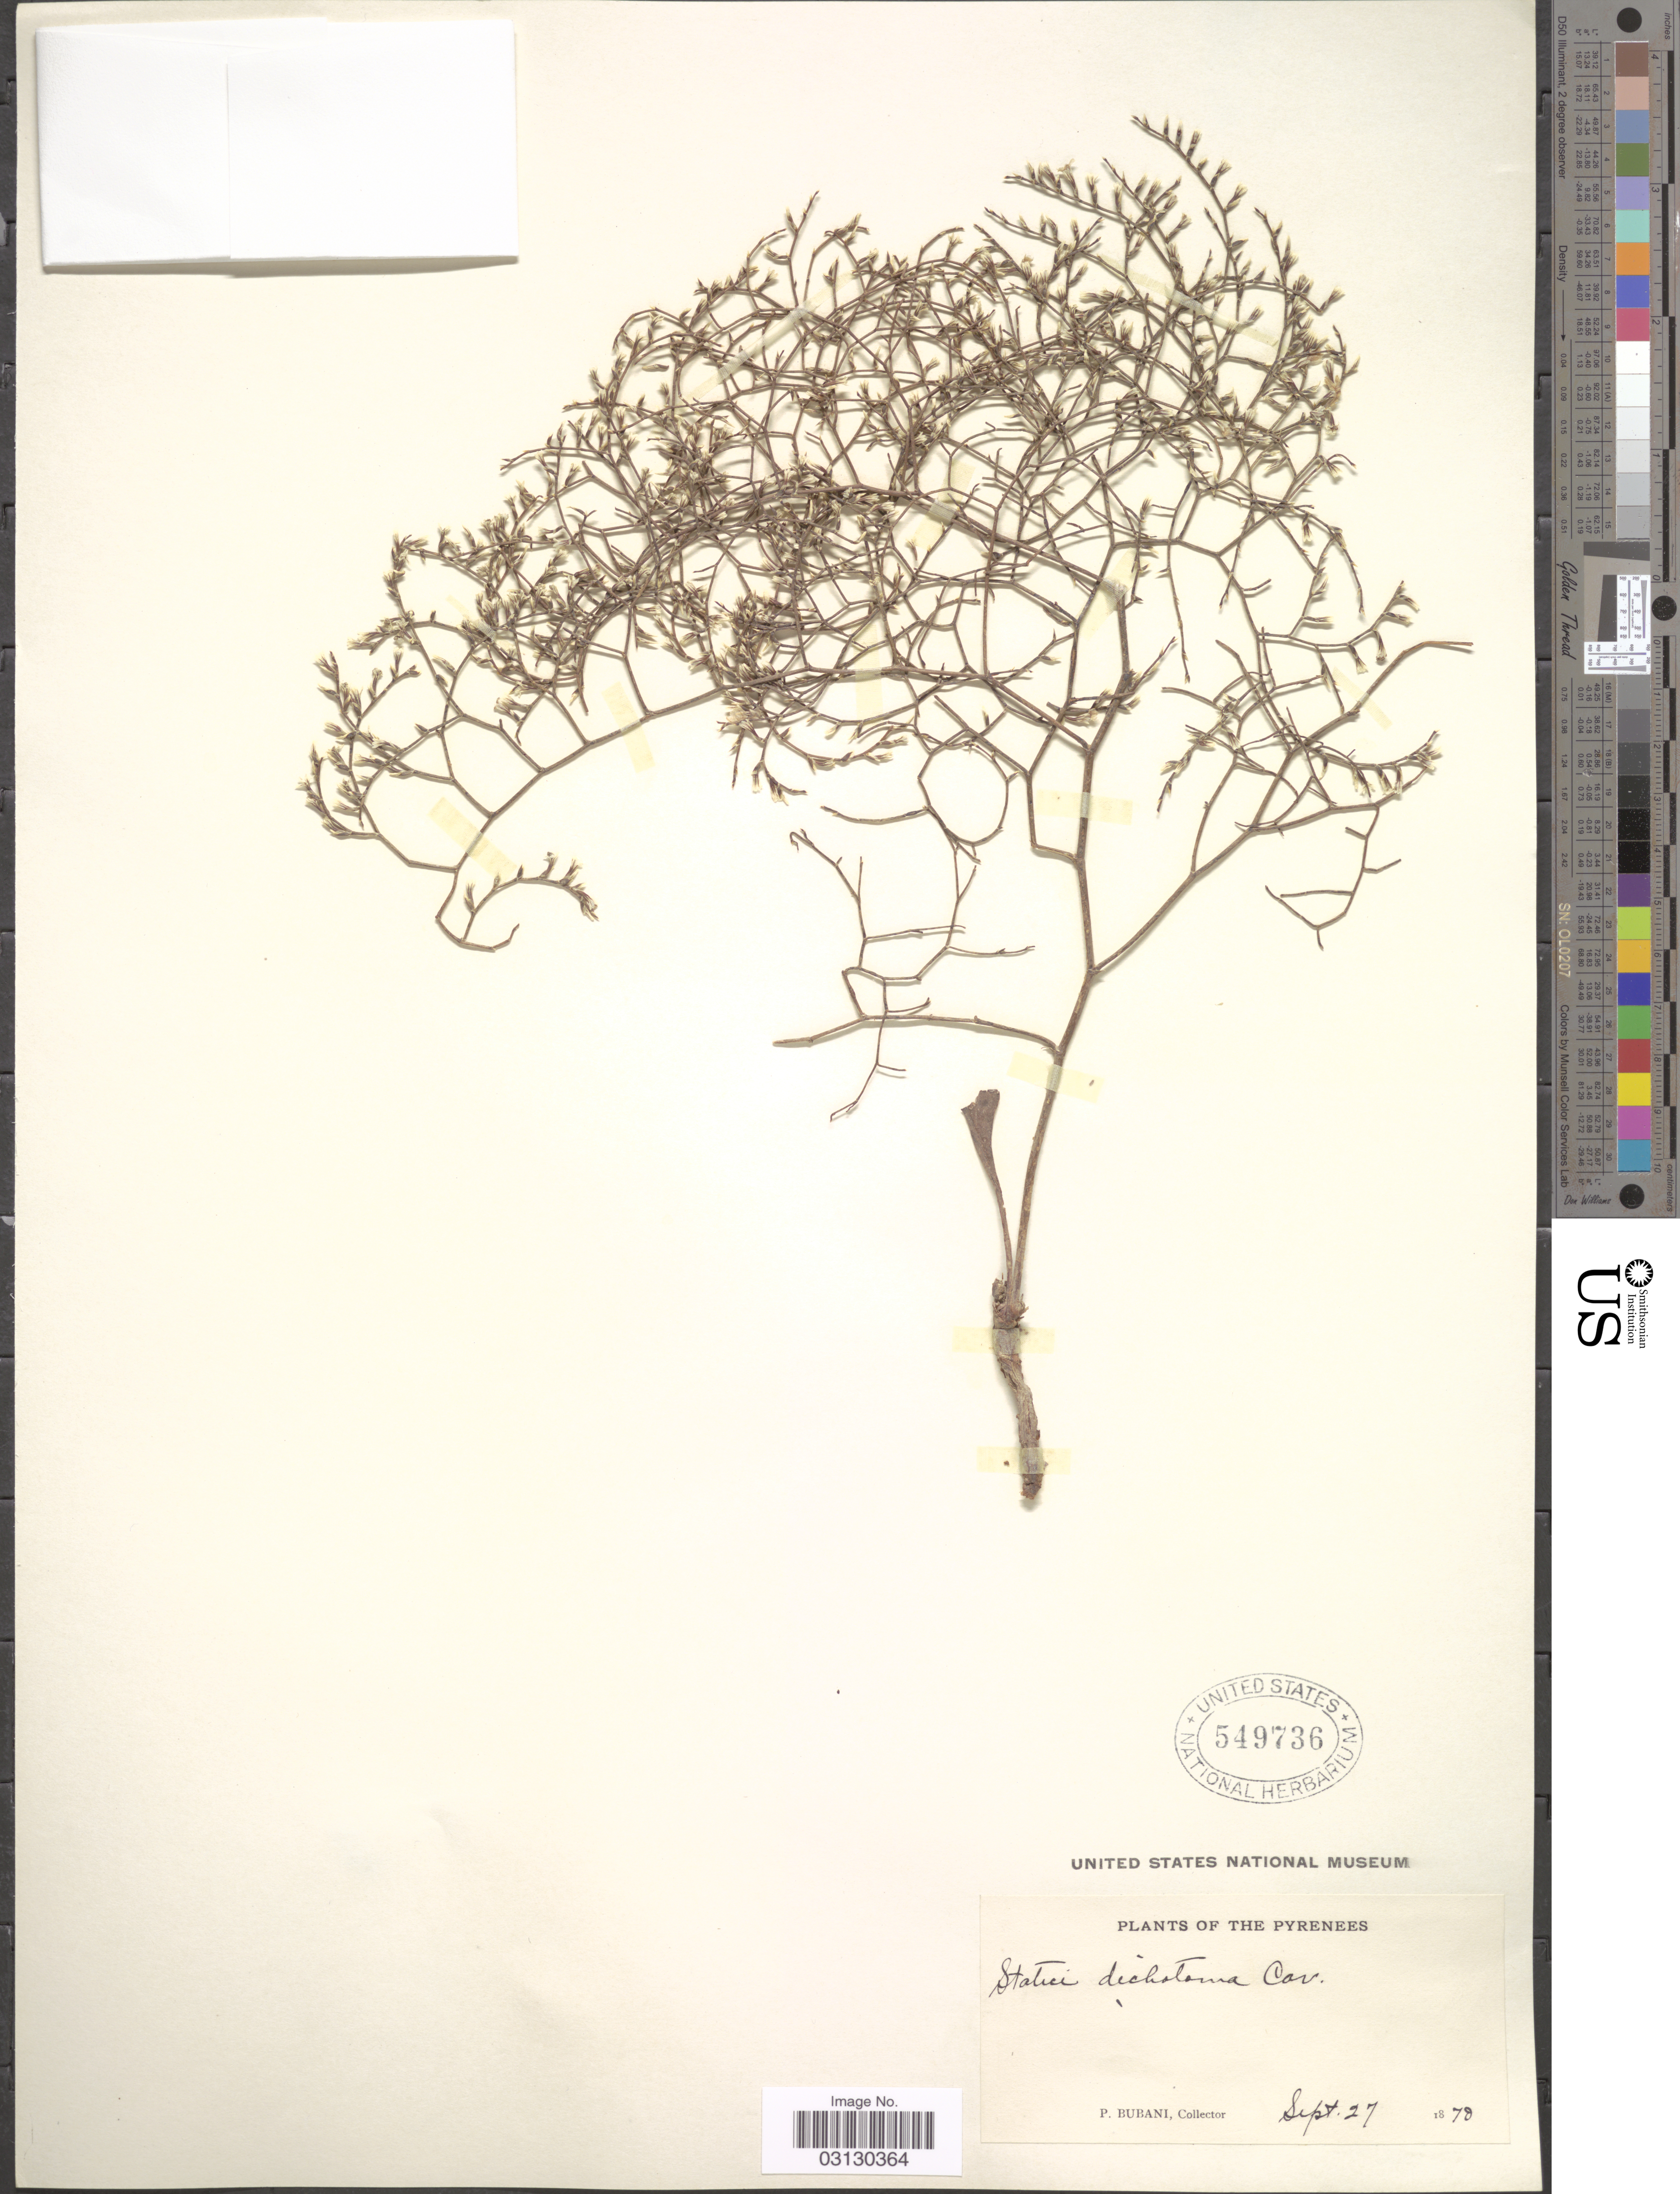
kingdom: Plantae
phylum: Tracheophyta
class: Magnoliopsida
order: Caryophyllales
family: Plumbaginaceae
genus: Limonium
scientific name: Limonium dichotomum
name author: (Cav.) Kuntze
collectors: P. Bubani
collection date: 1878-09-27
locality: The Pyrenees.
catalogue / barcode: US 549736